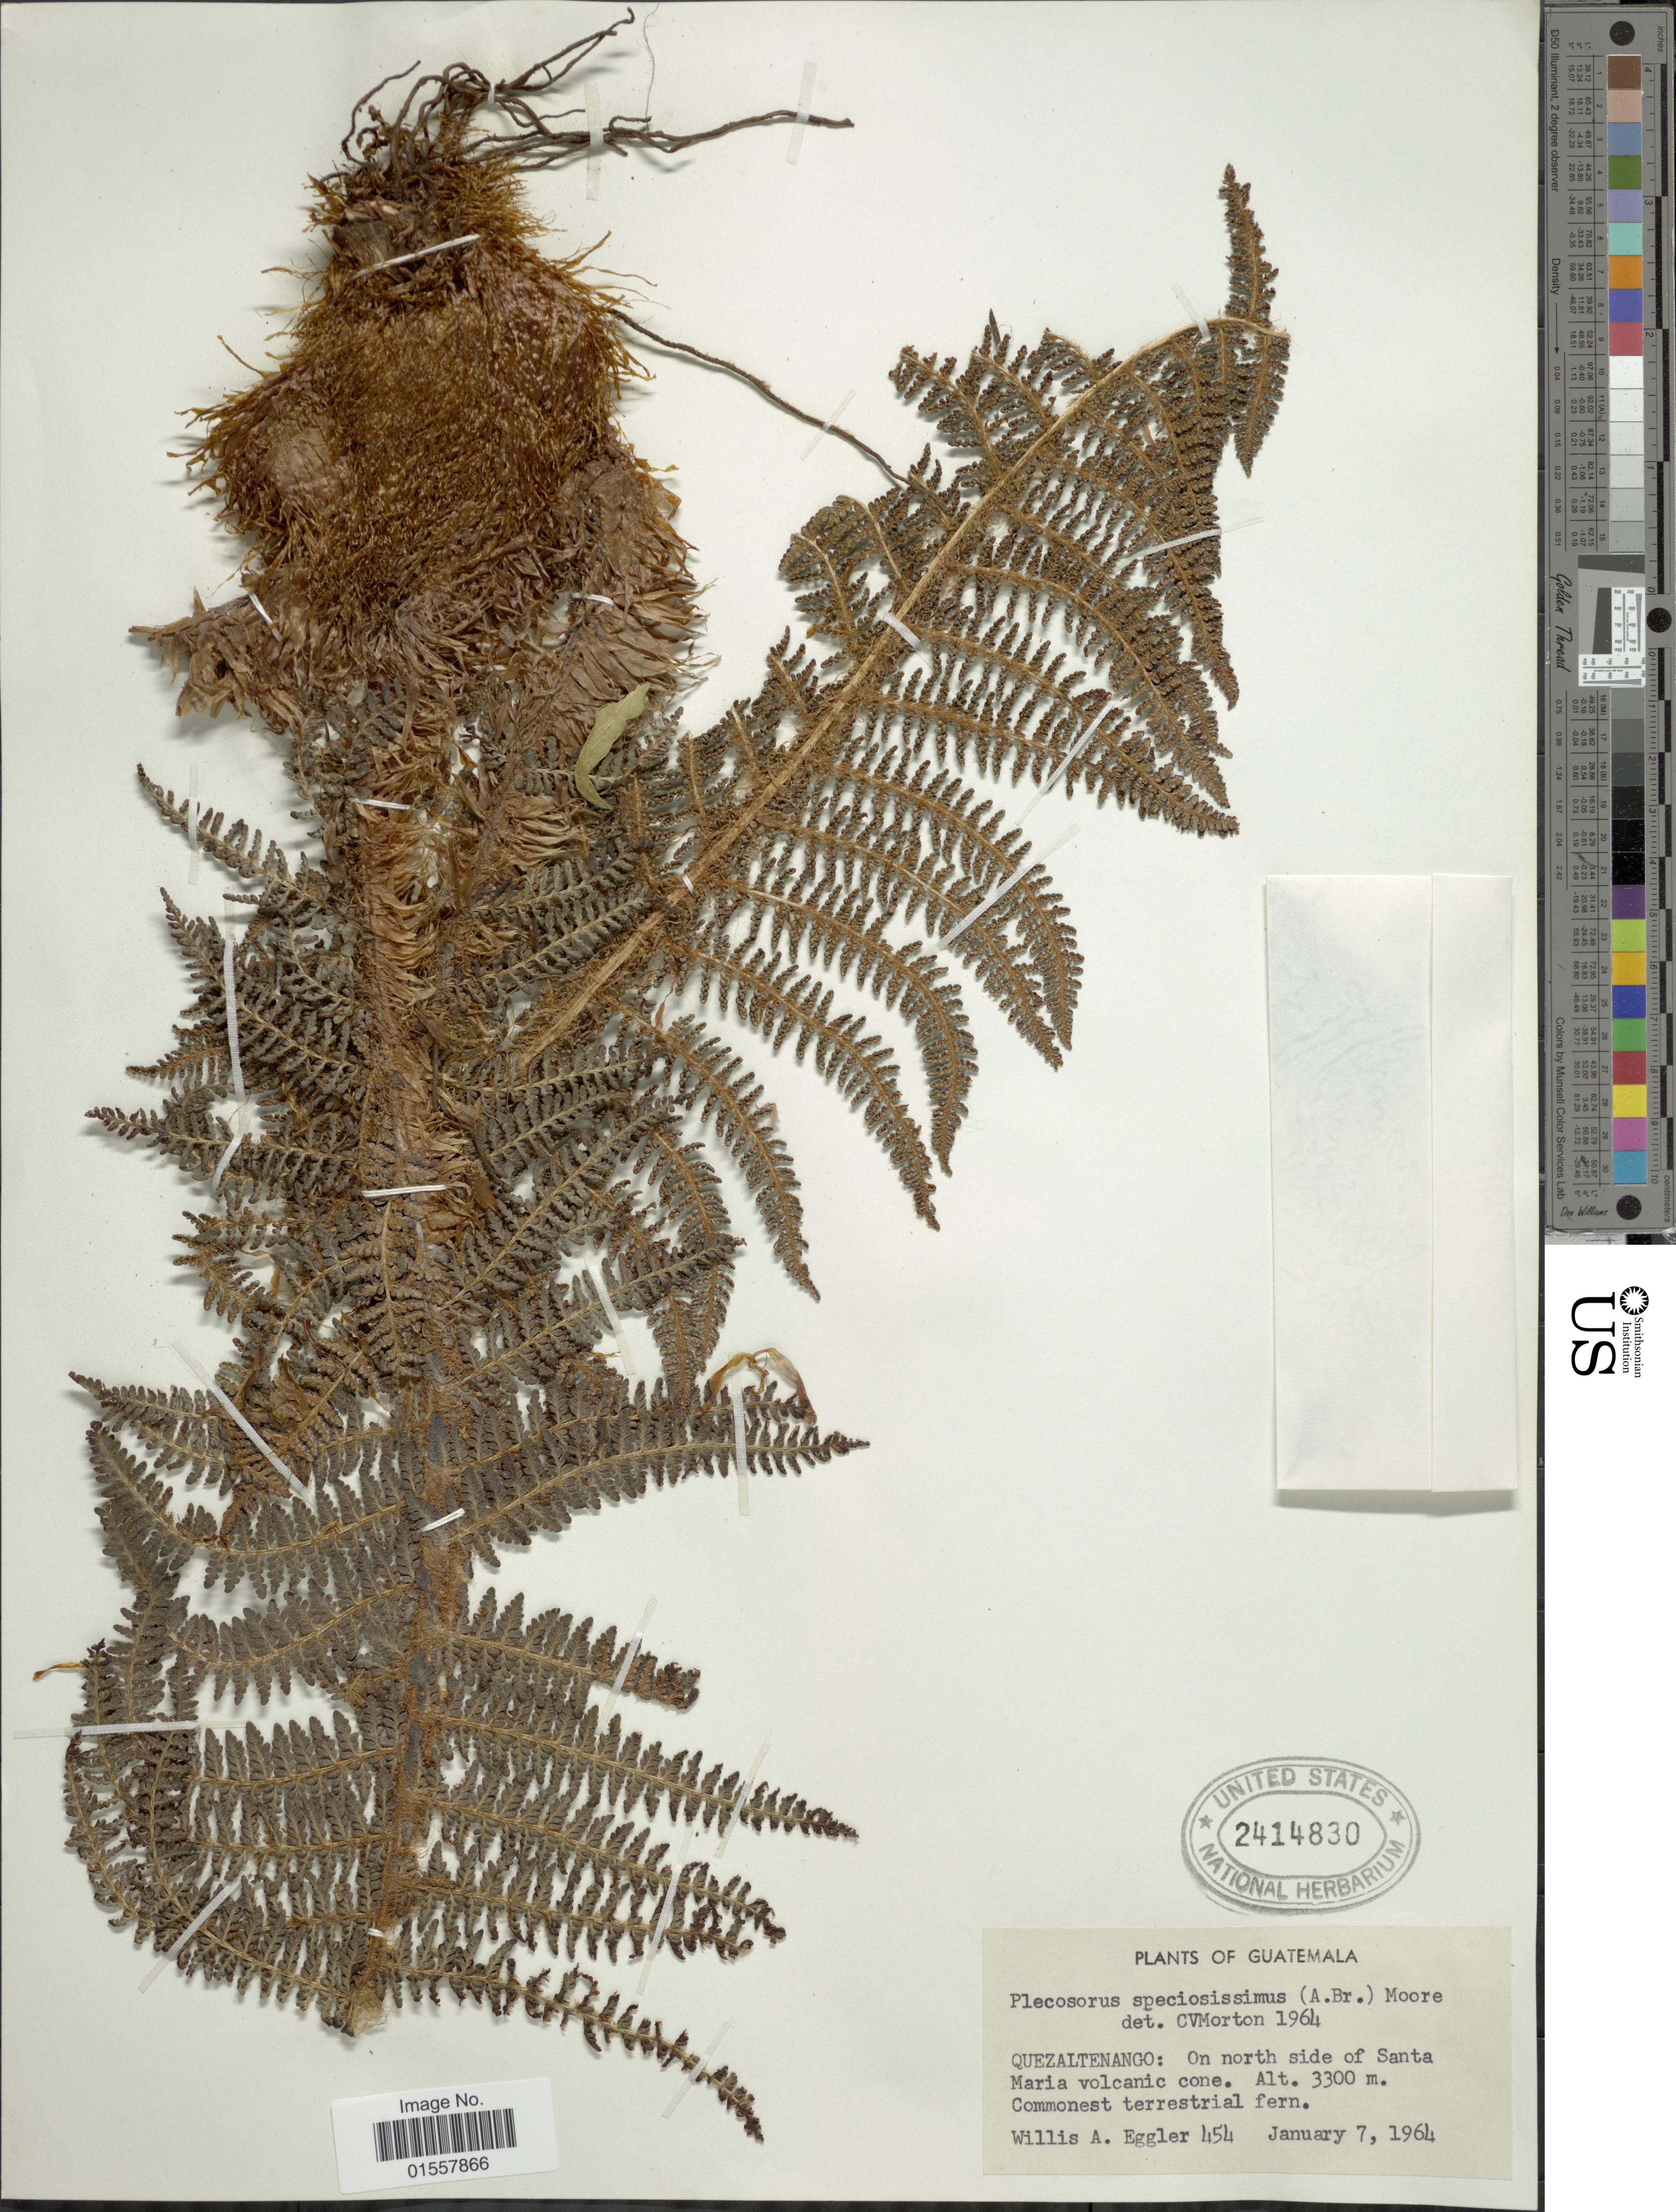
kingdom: Plantae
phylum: Tracheophyta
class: Polypodiopsida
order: Polypodiales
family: Dryopteridaceae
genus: Polystichum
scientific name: Polystichum speciosissimum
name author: (A. Braun ex Kunze) Copel.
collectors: W. A. Eggler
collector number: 454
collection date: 1964-01-07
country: Guatemala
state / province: Quetzaltenango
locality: Quezaltenango: on north side of Santa Maria volcanic cone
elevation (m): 3300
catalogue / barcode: US 2414830